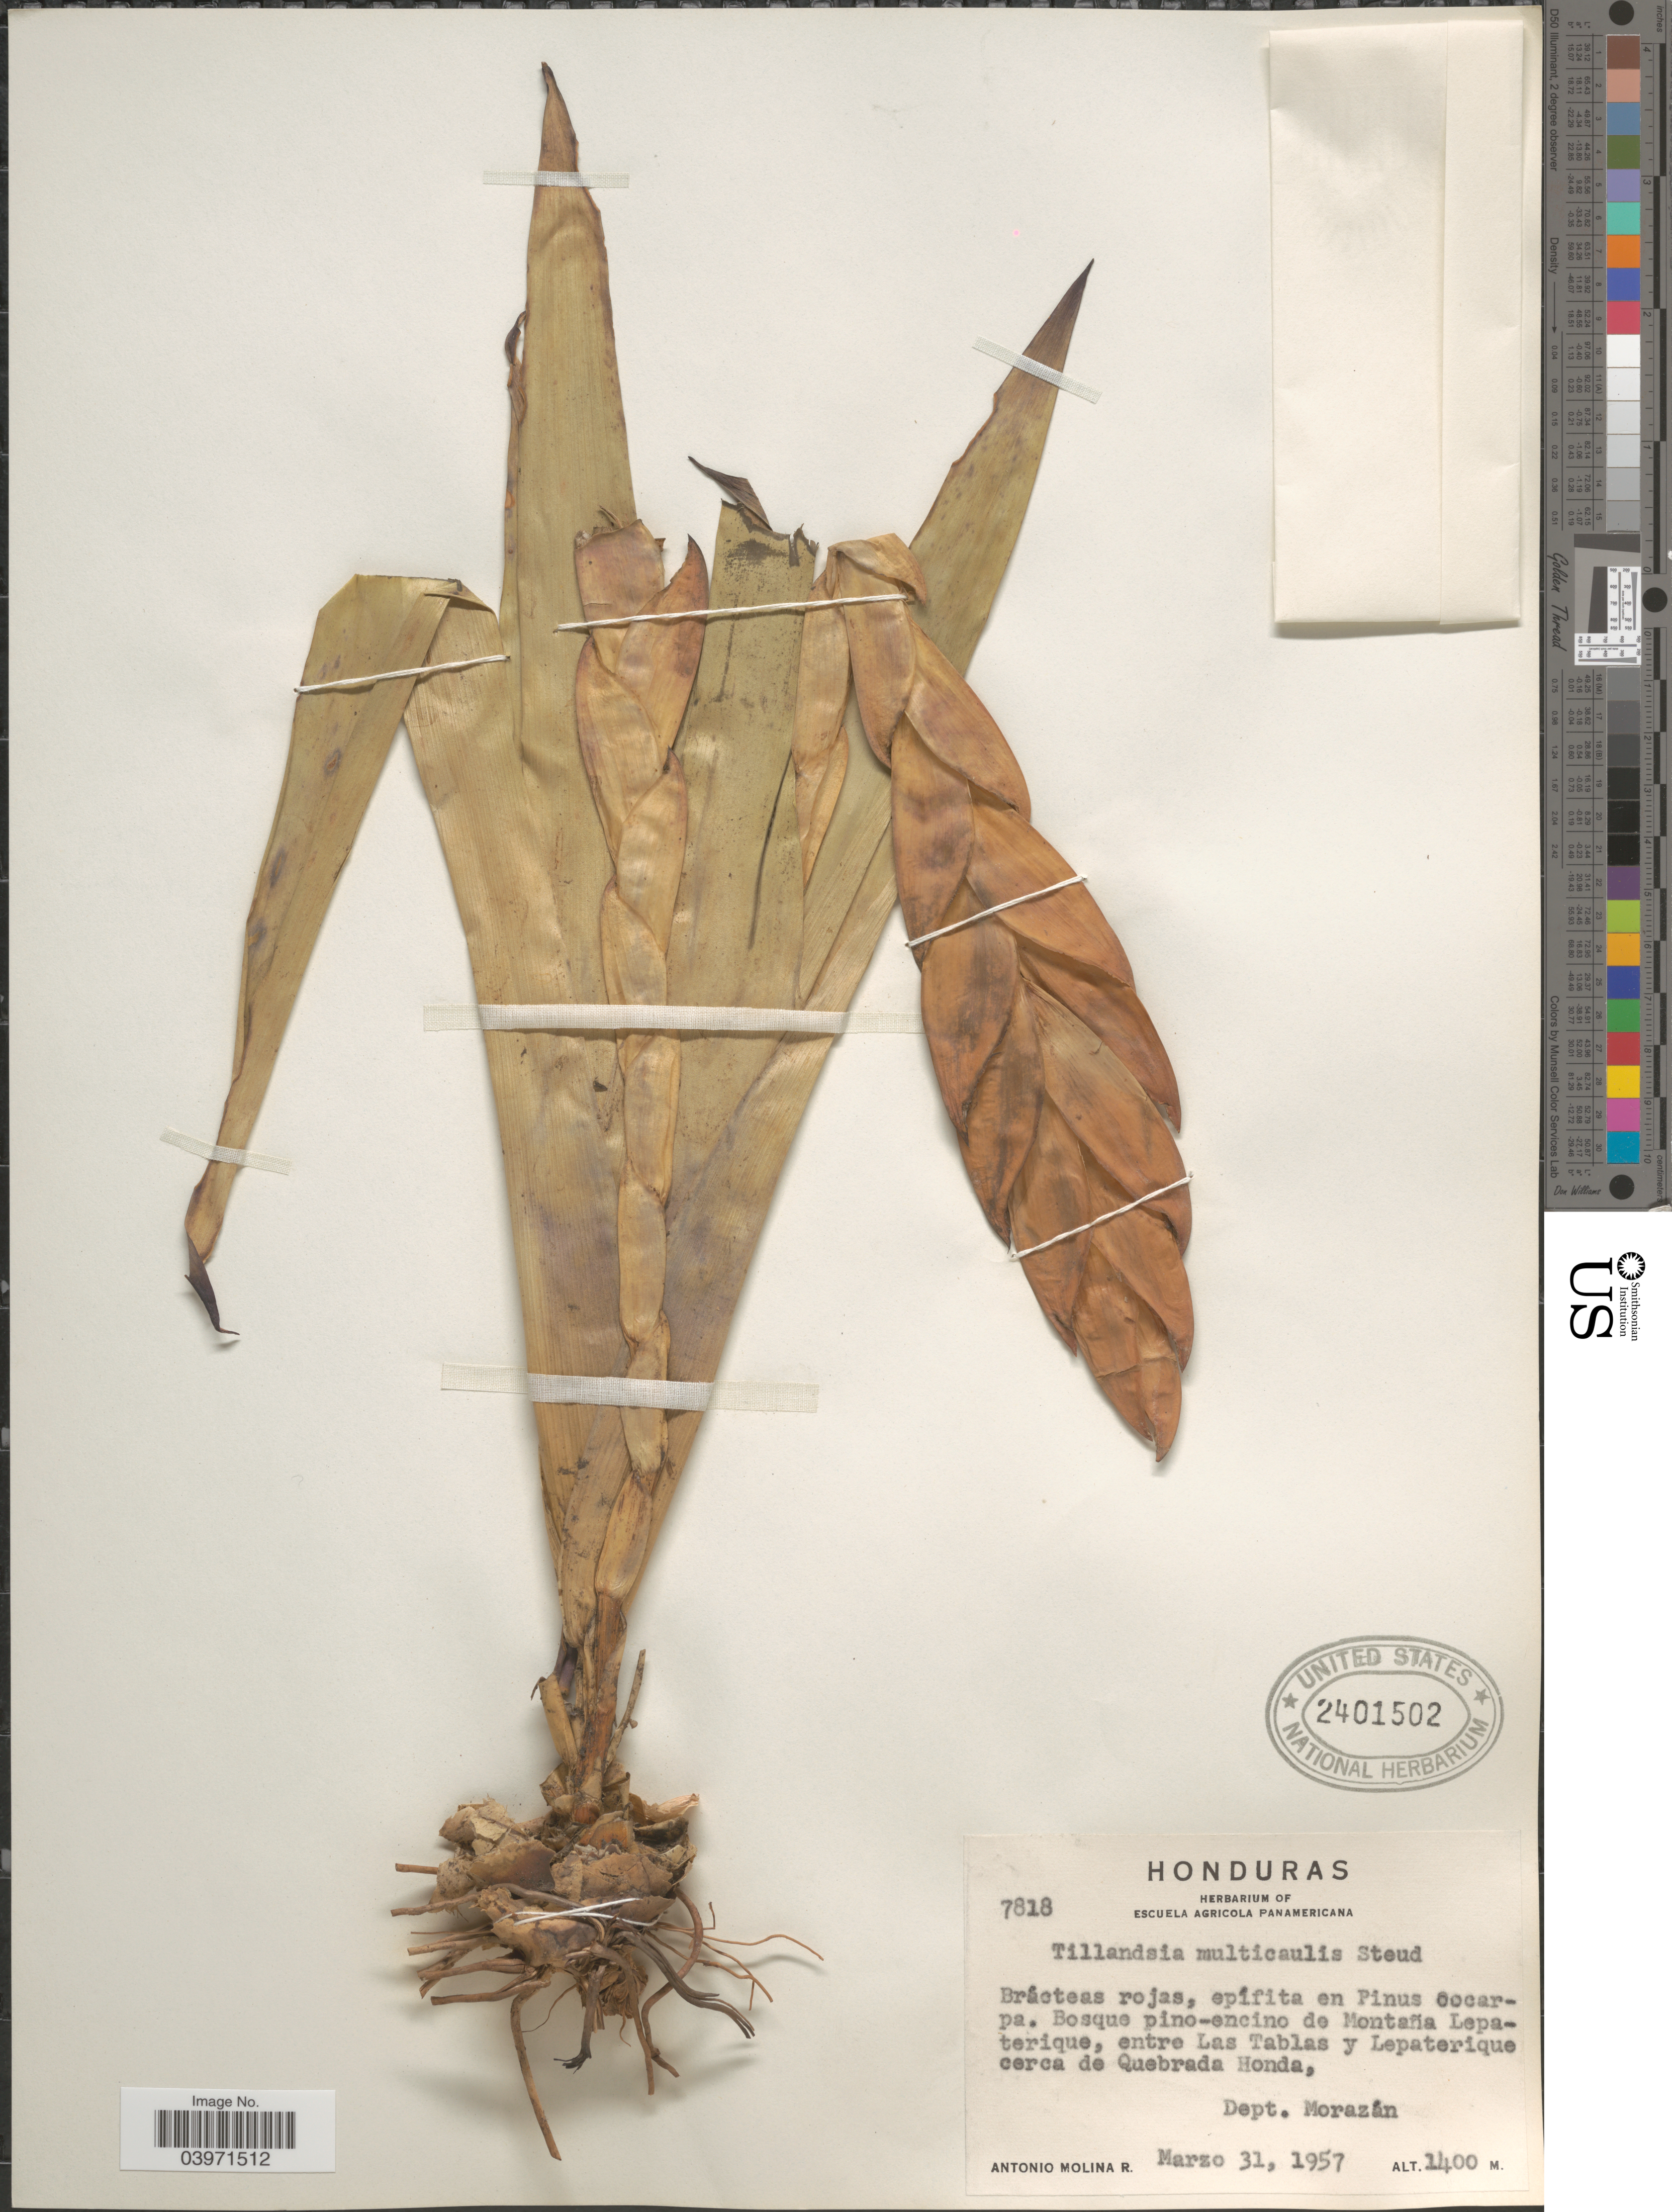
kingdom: Plantae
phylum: Tracheophyta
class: Liliopsida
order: Poales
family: Bromeliaceae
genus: Tillandsia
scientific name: Tillandsia multicaulis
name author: Steud.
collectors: A. Molina R.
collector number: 7818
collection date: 1957-03-31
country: Honduras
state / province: Fco. Morazán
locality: Bosque pino-encino de Montaña Lepaterique, entre Las Tablas y Lepaterique cerca de Quebrada Honda, Dept. Morazán.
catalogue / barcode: US 2401502